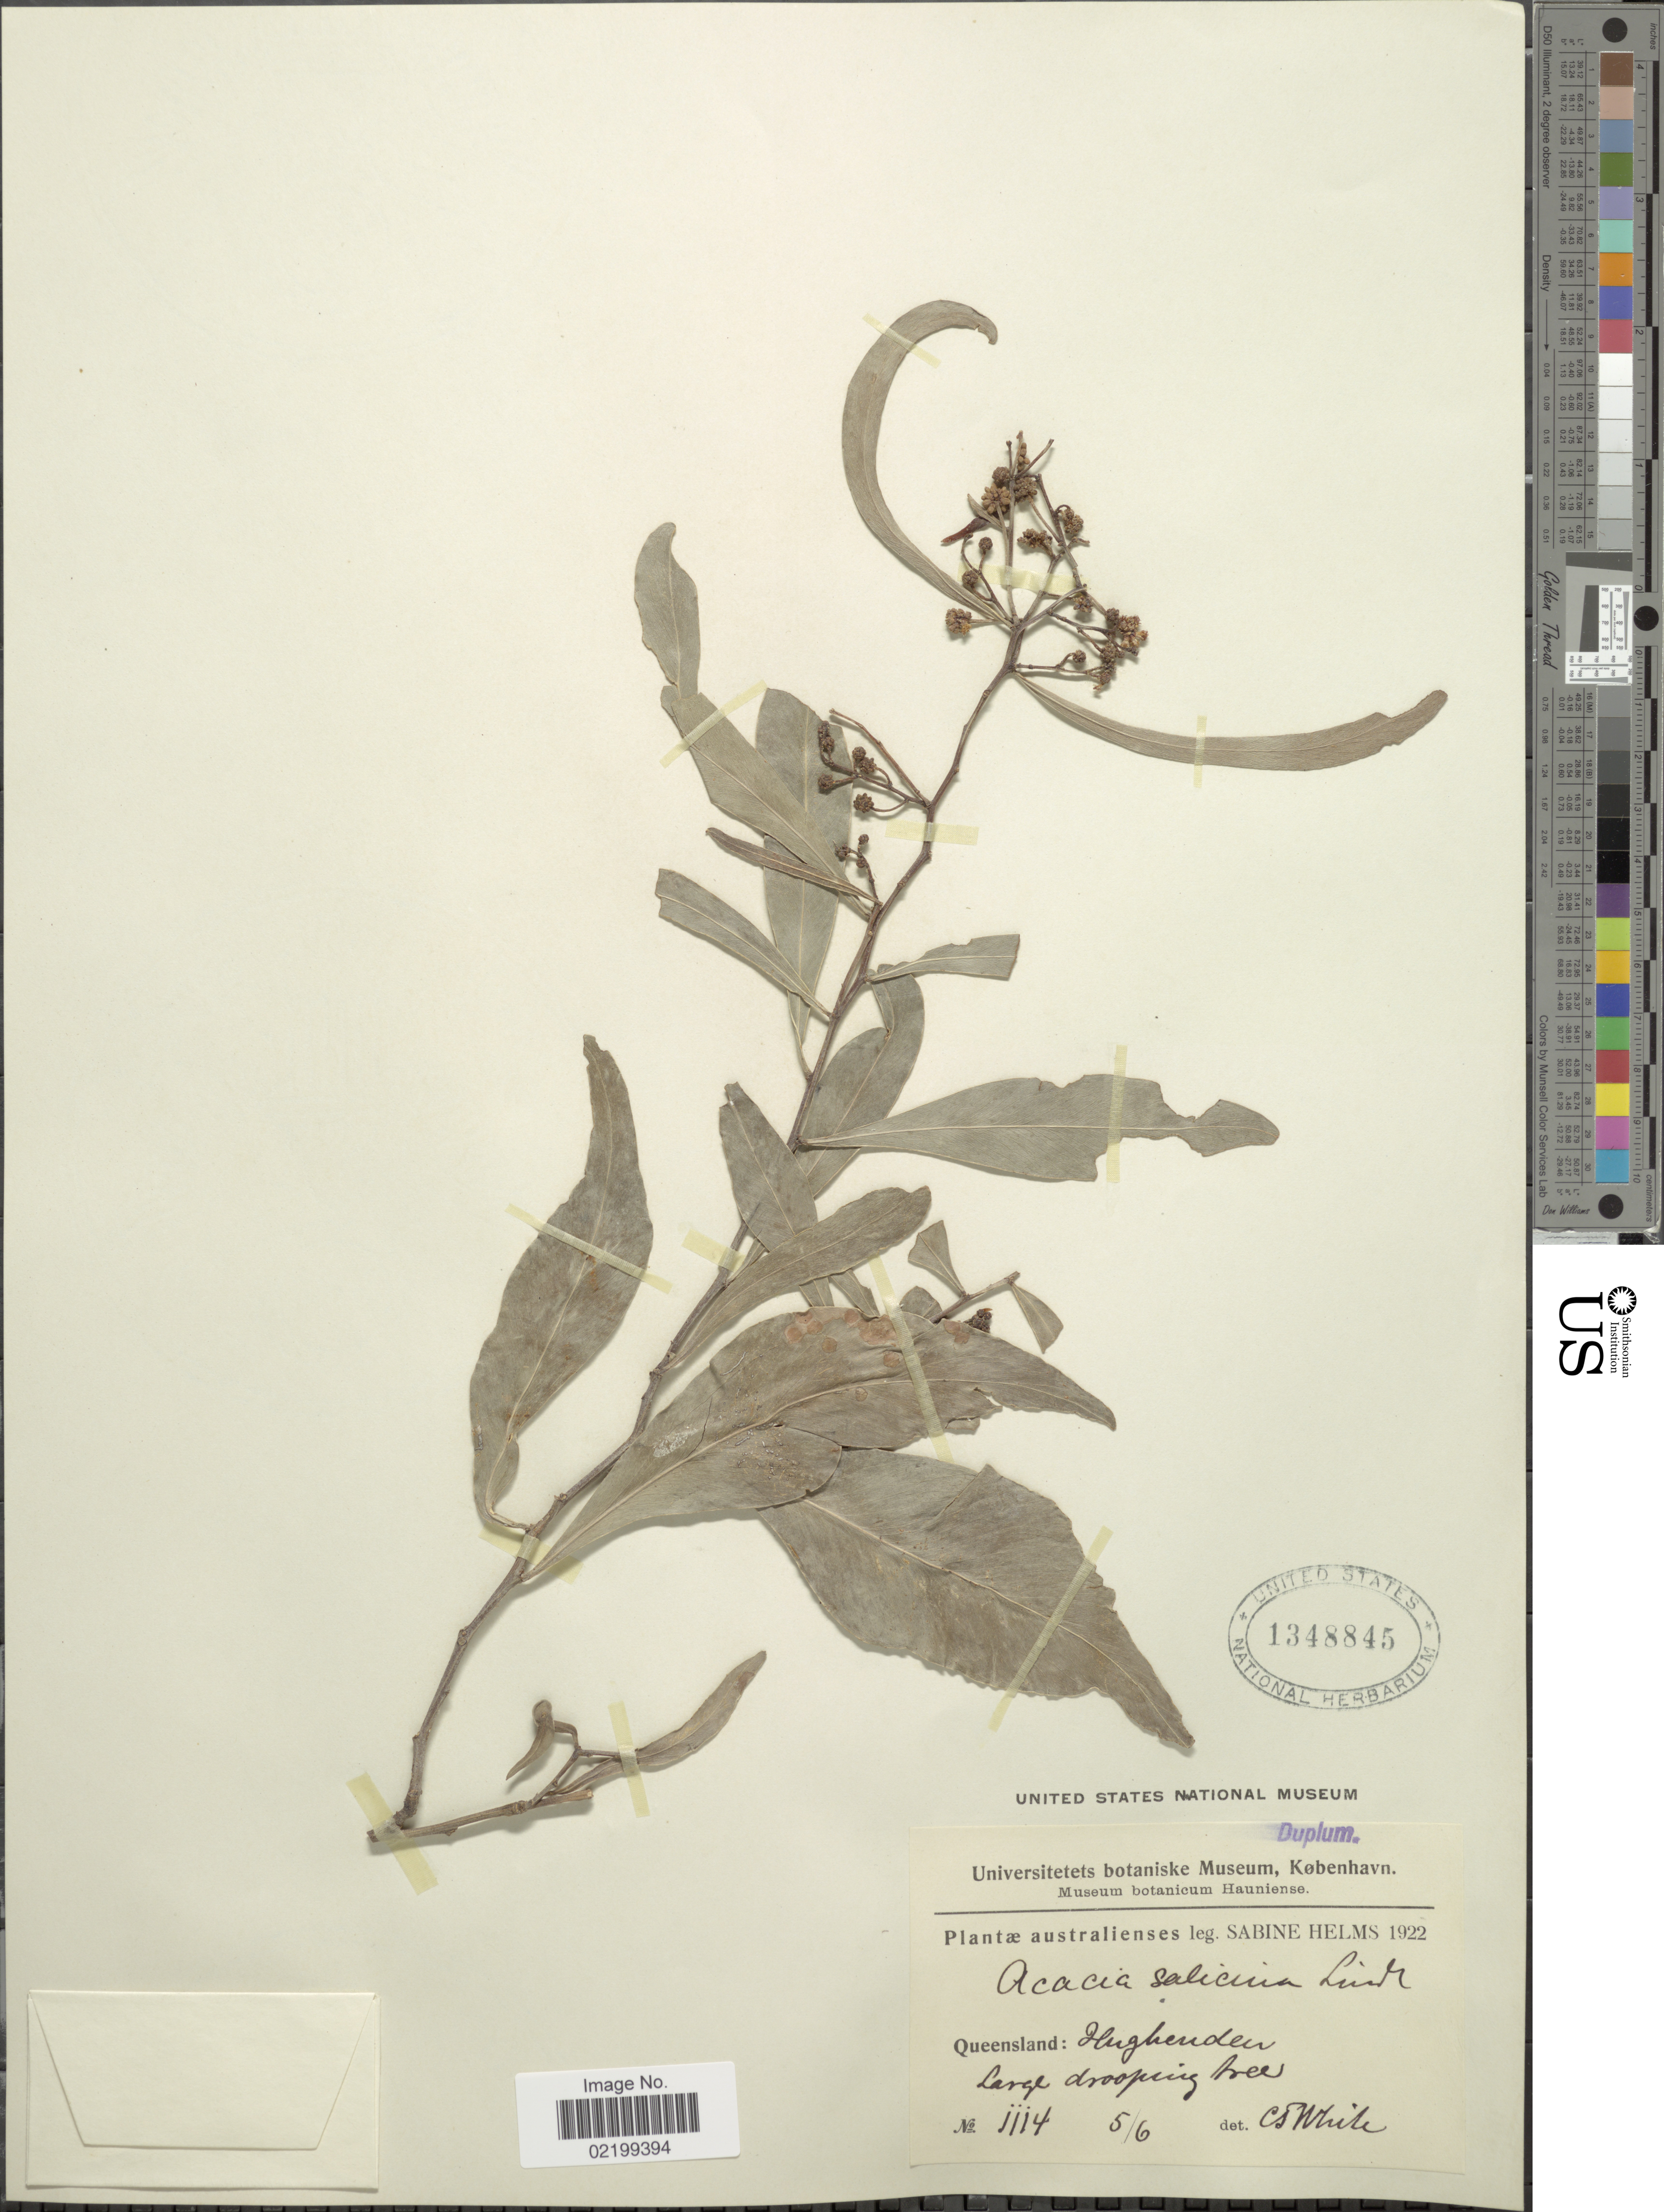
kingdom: Plantae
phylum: Tracheophyta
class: Magnoliopsida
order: Fabales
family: Fabaceae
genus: Acacia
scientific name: Acacia salicina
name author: Lindl.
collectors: S. Helms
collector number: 1114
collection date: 1922-06-05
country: Australia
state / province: Queensland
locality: Hughenden large drooping tree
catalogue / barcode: US 1348845